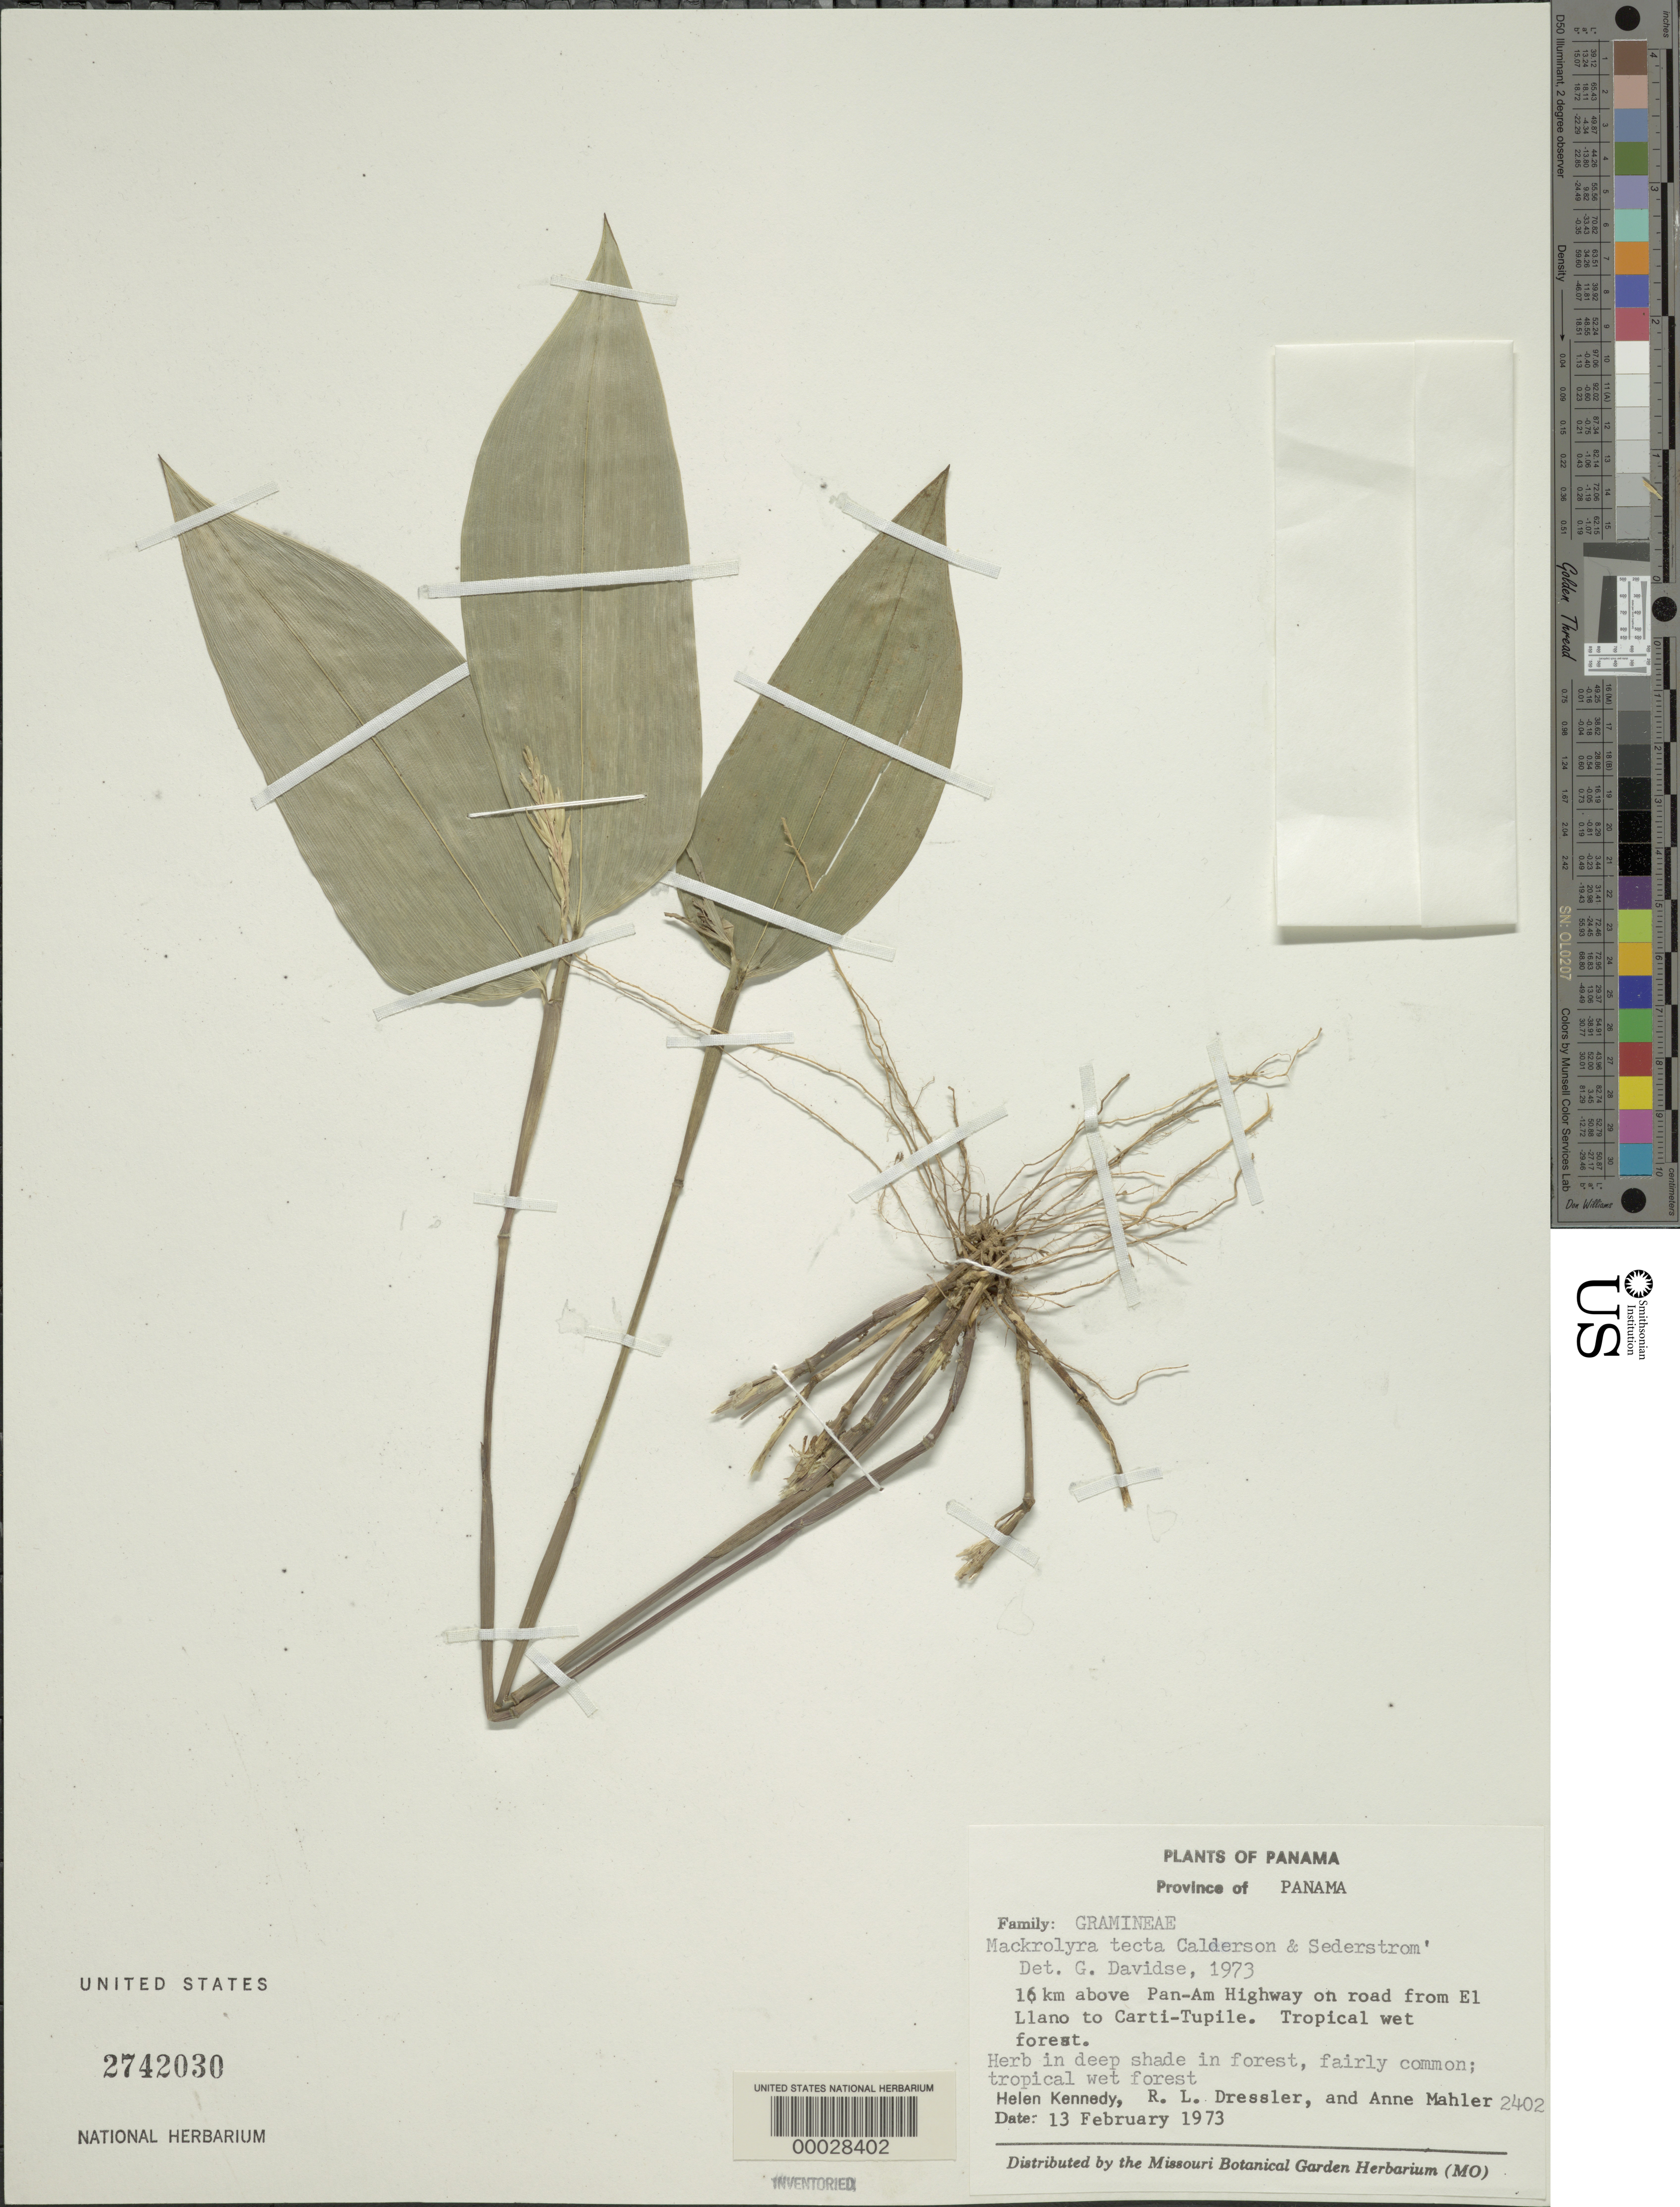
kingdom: Plantae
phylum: Tracheophyta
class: Liliopsida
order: Poales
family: Poaceae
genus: Leptaspis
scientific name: Leptaspis zeylanica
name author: Nees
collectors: H. Kennedy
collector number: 2402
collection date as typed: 13 Feb 1973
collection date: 1973-02-13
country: Panama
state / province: Panamá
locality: El Llano to Carti-Tupile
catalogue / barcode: US 2742030